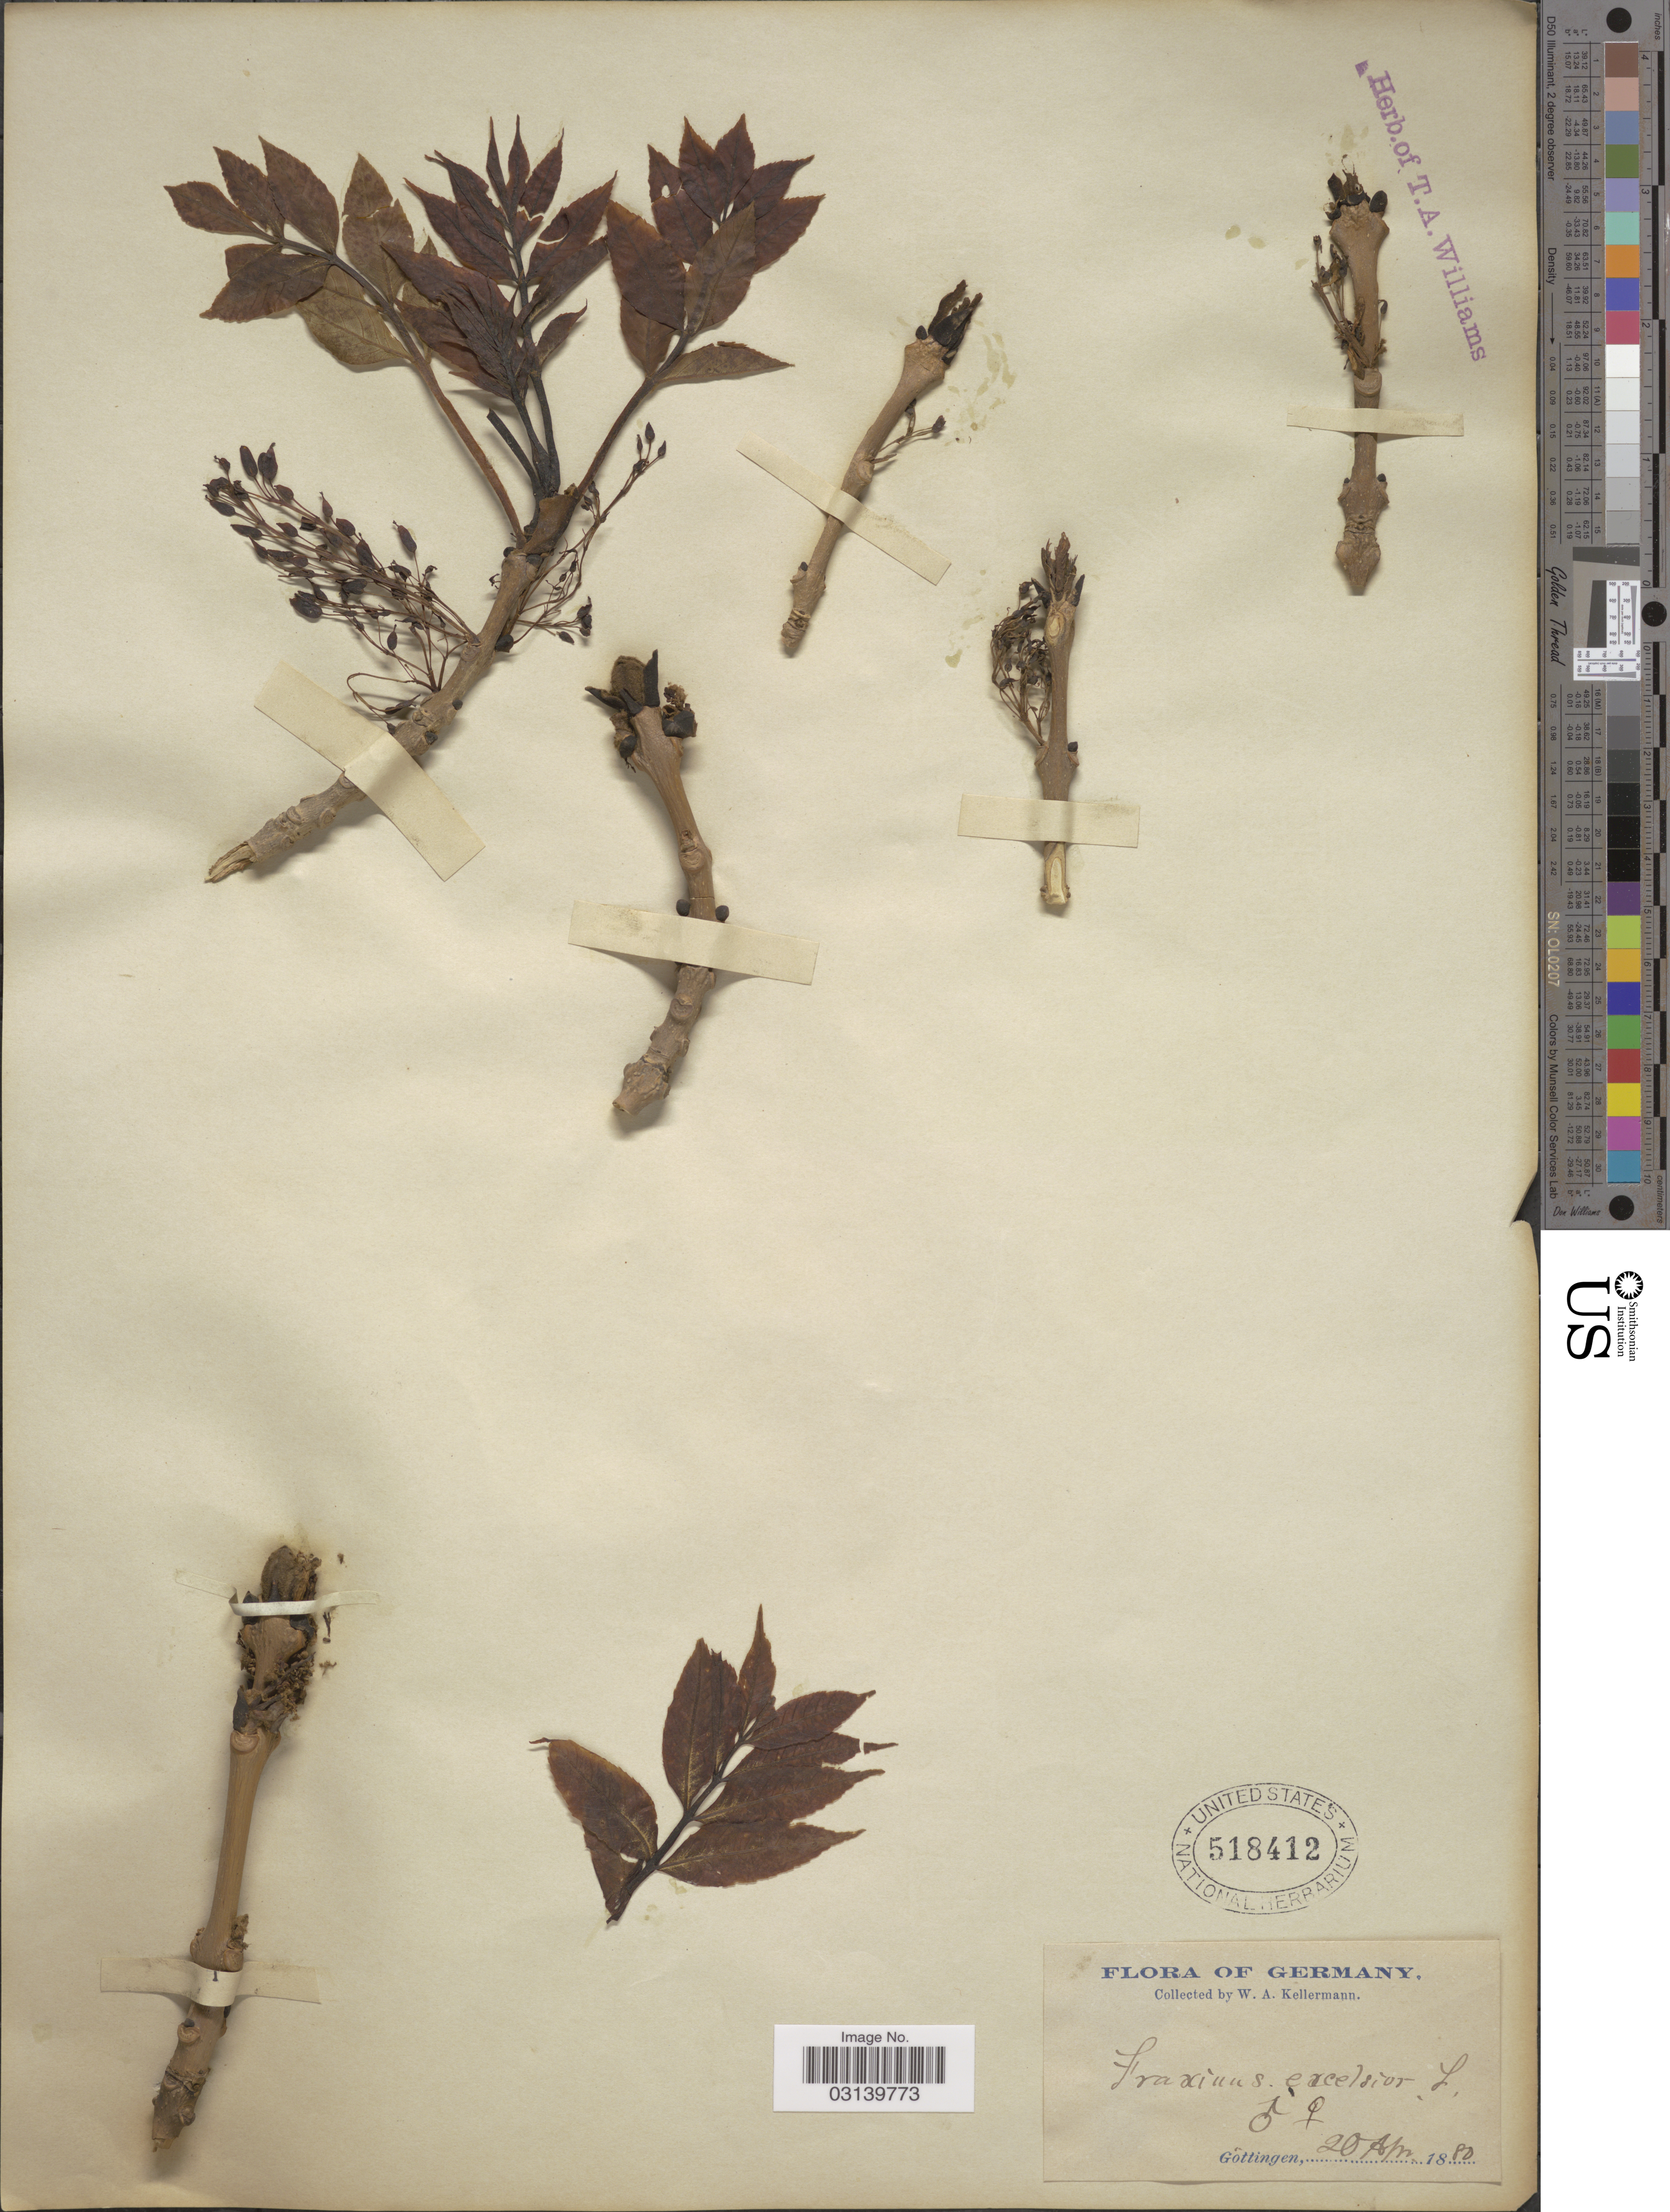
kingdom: Plantae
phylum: Tracheophyta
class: Magnoliopsida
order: Lamiales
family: Oleaceae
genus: Fraxinus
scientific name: Fraxinus excelsior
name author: L.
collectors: W. A. Kellermann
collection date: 1880-04-20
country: Germany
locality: Göttingen.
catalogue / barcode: US 518412